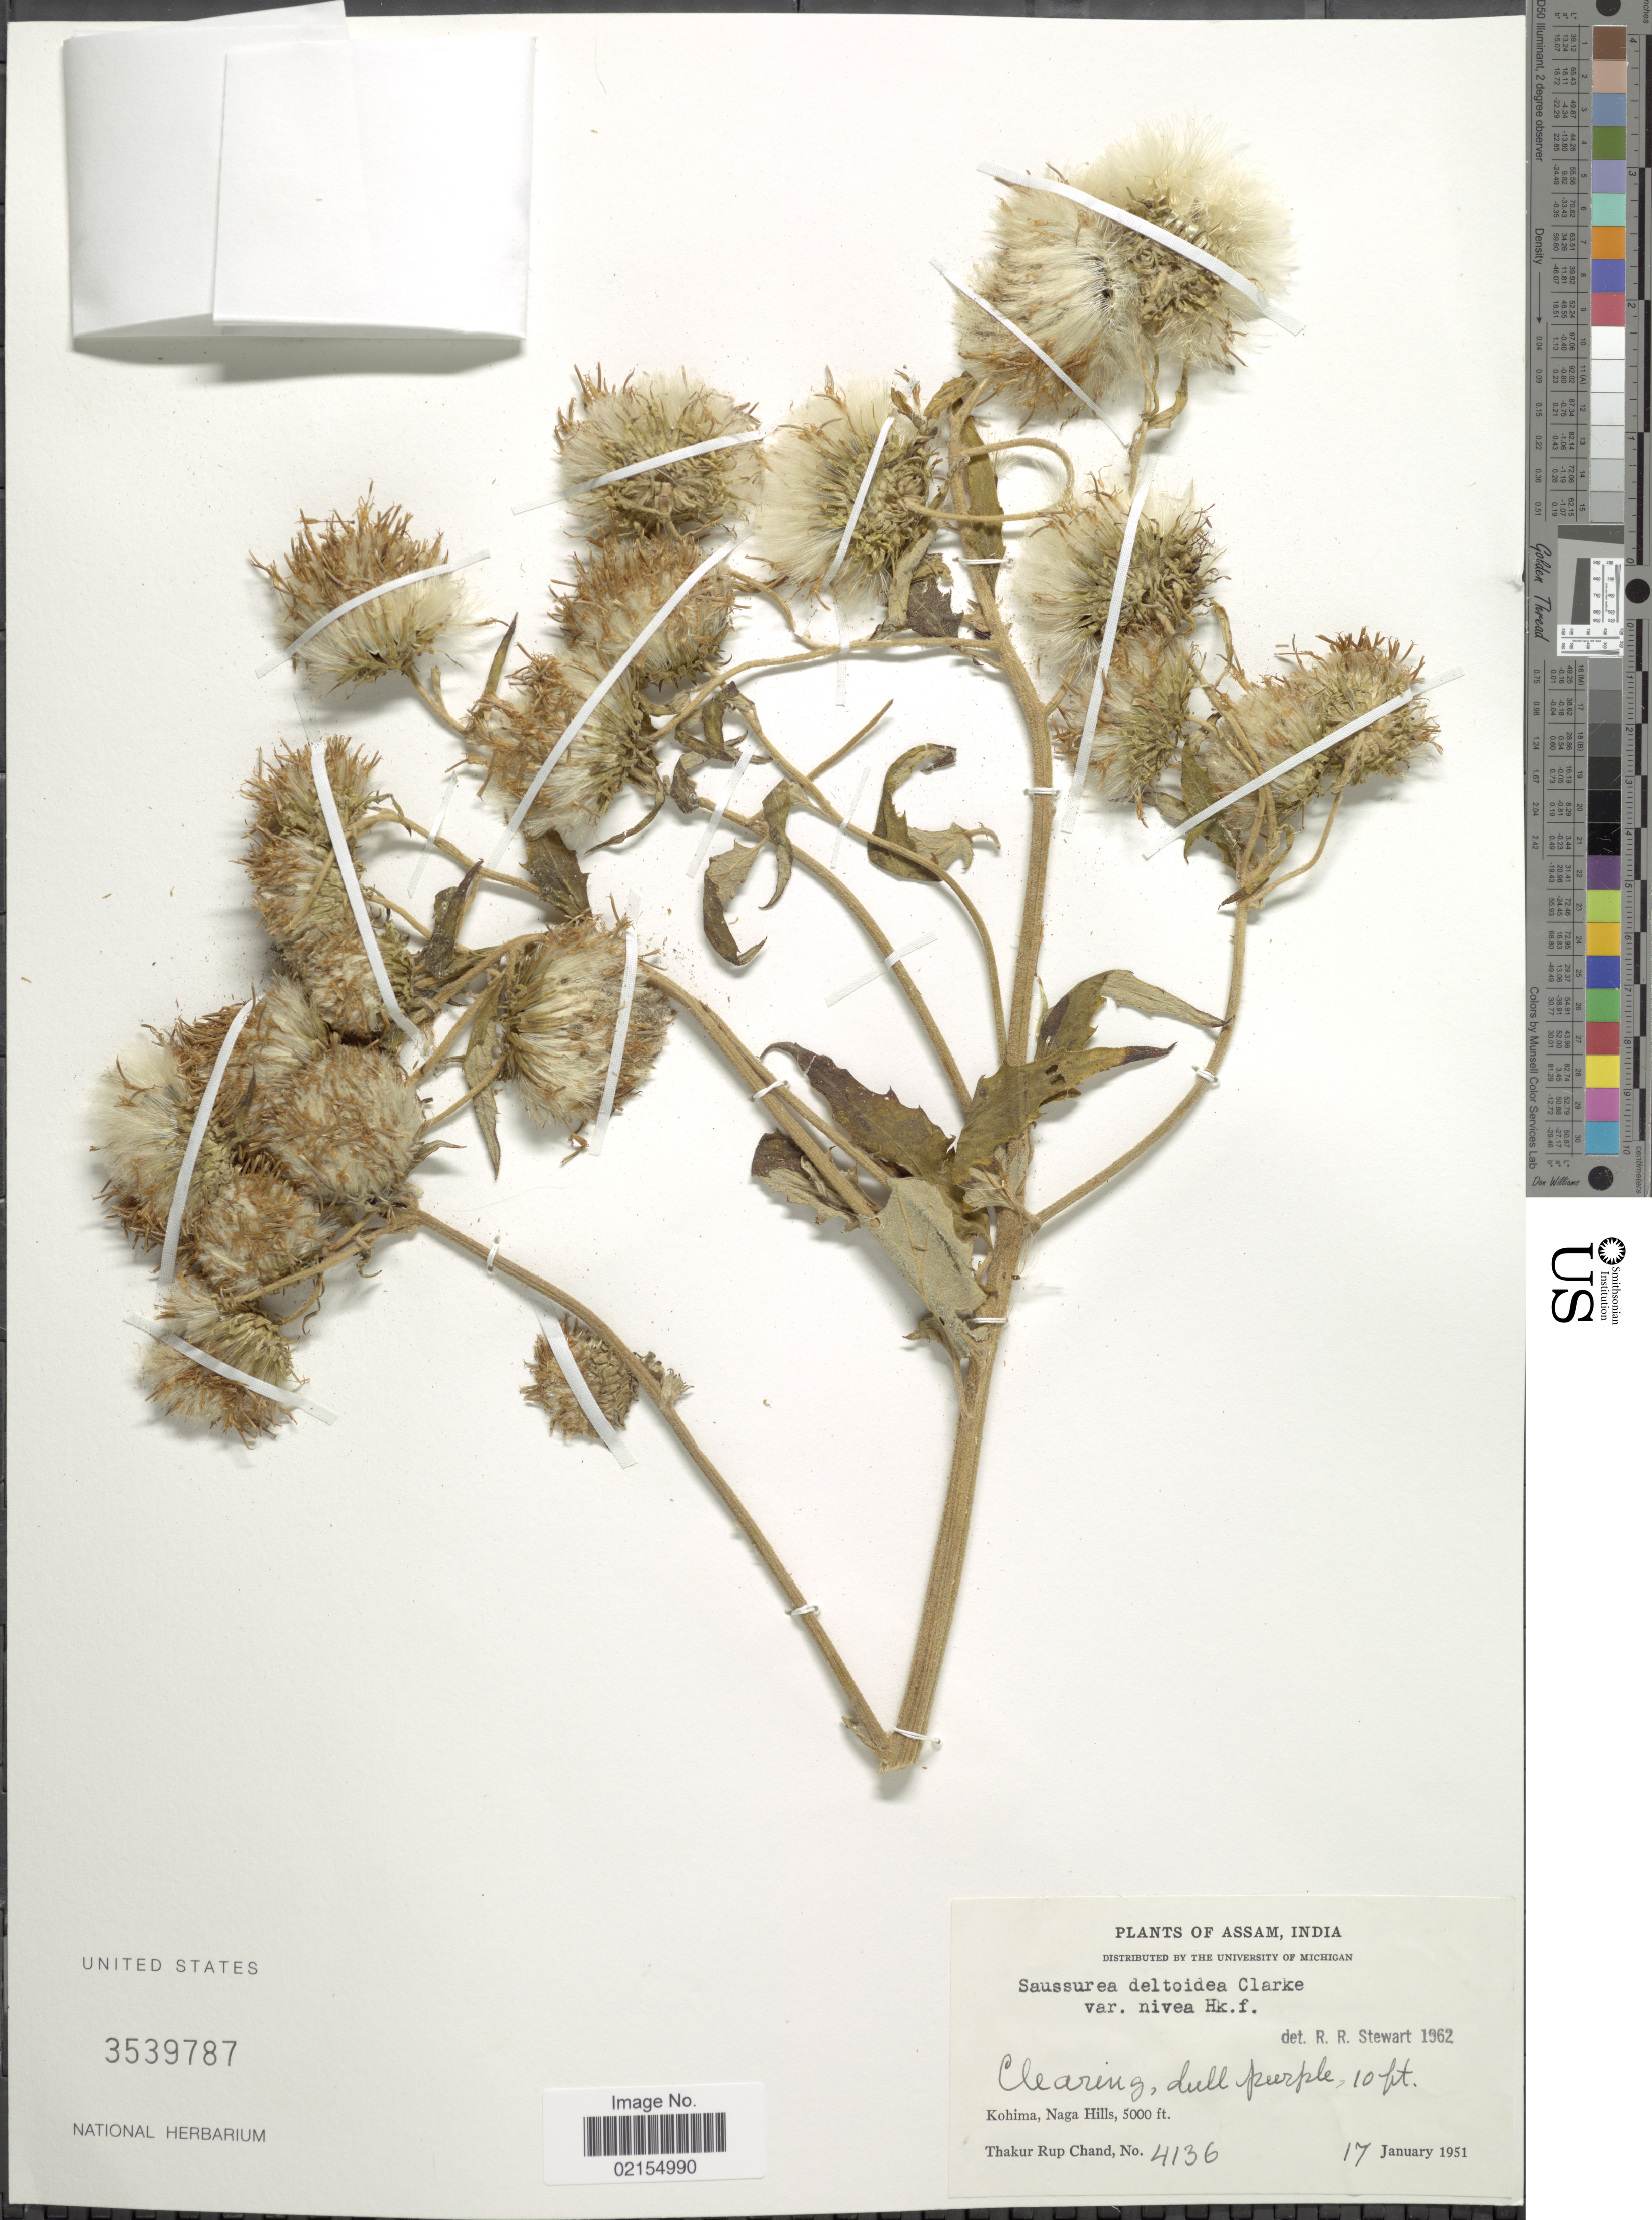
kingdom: Plantae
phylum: Tracheophyta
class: Magnoliopsida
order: Asterales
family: Asteraceae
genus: Himalaiella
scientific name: Himalaiella deltoidea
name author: (DC.) Raab-Straube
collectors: T. R. Chand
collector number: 4136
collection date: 1951-01-17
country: India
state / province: Nagaland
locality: Clearing, dull purple, Kohima, Naga Hills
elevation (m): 1524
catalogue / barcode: US 3539787